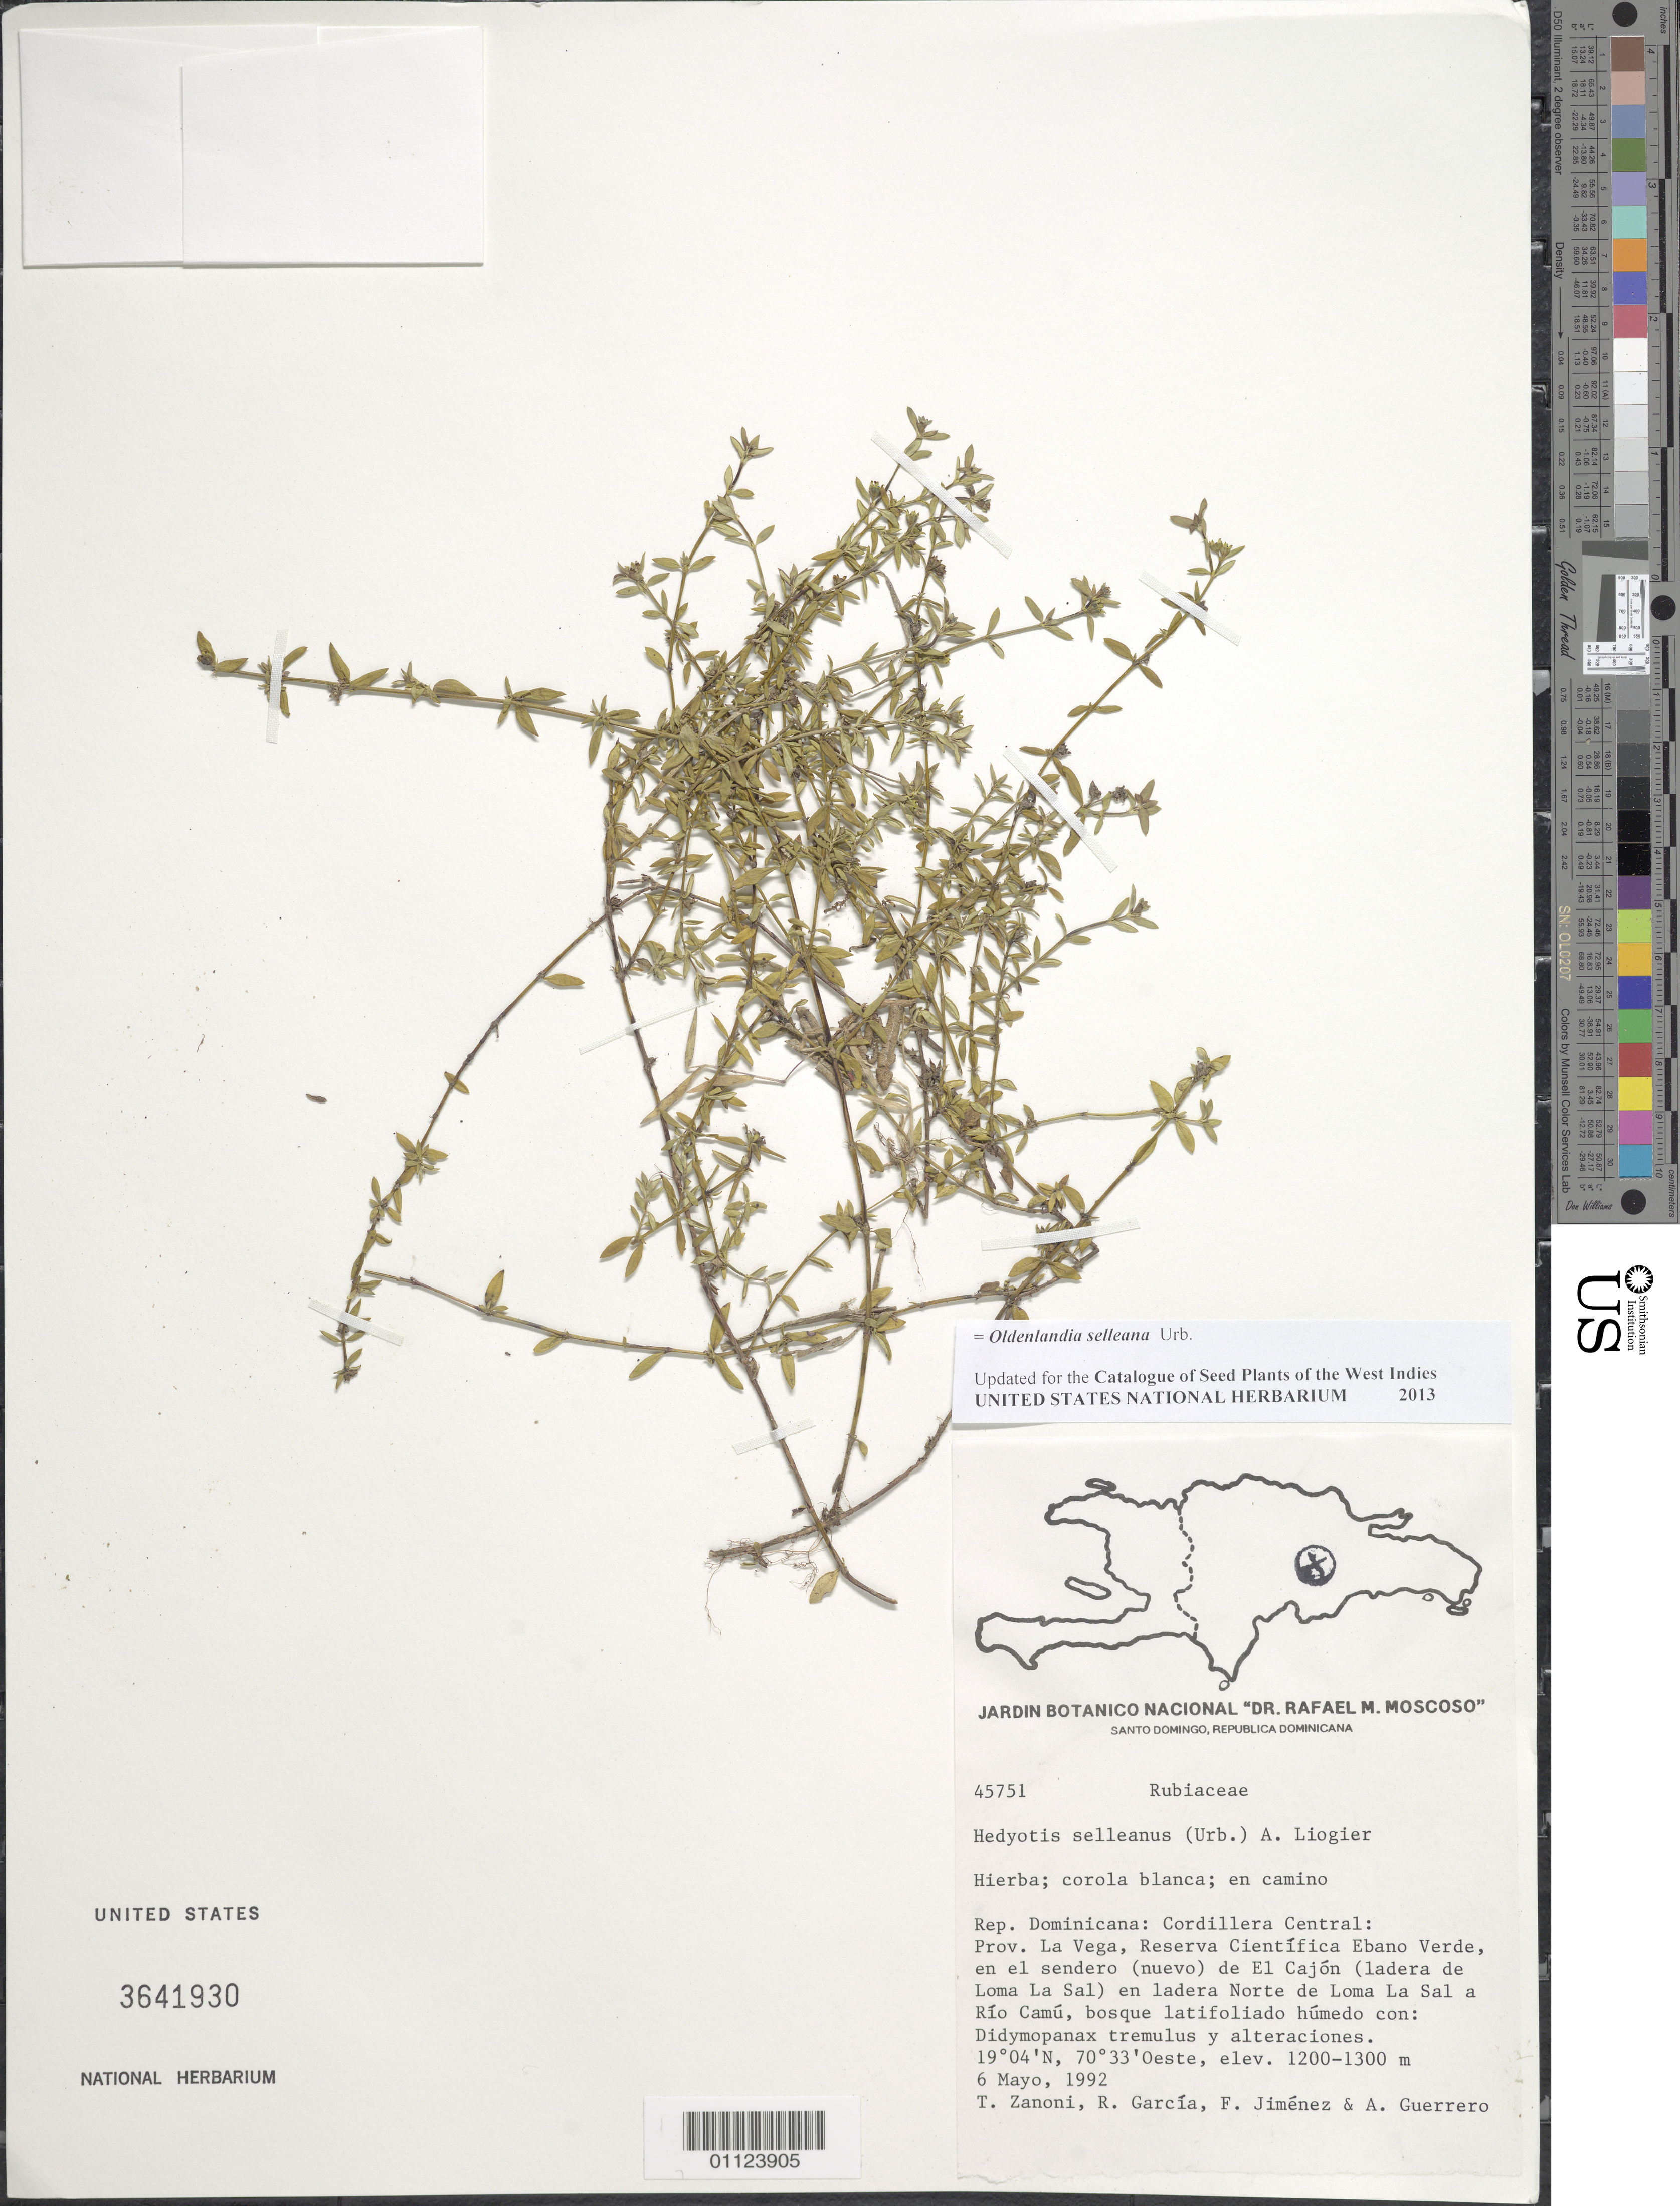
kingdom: Plantae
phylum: Tracheophyta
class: Magnoliopsida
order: Gentianales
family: Rubiaceae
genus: Oldenlandia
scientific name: Oldenlandia selleana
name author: Urb.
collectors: T. A. Zanoni, R. Garcia, F. Jiménez & A. Guerrero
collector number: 45751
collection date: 1992-05-06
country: Dominican Republic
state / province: La Vega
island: Hispaniola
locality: Cordillera Central, Reserva Científica Ebano Verde, en el sendero (nuevo) de El Cajón (ladera de Loma La Sal) en ladera norte de Loma La Sal a Río Camú.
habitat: Bosque latifoliado húmedo con Didymopanax tremulus y alteraciones. En camino.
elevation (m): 1200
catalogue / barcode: US 3641930